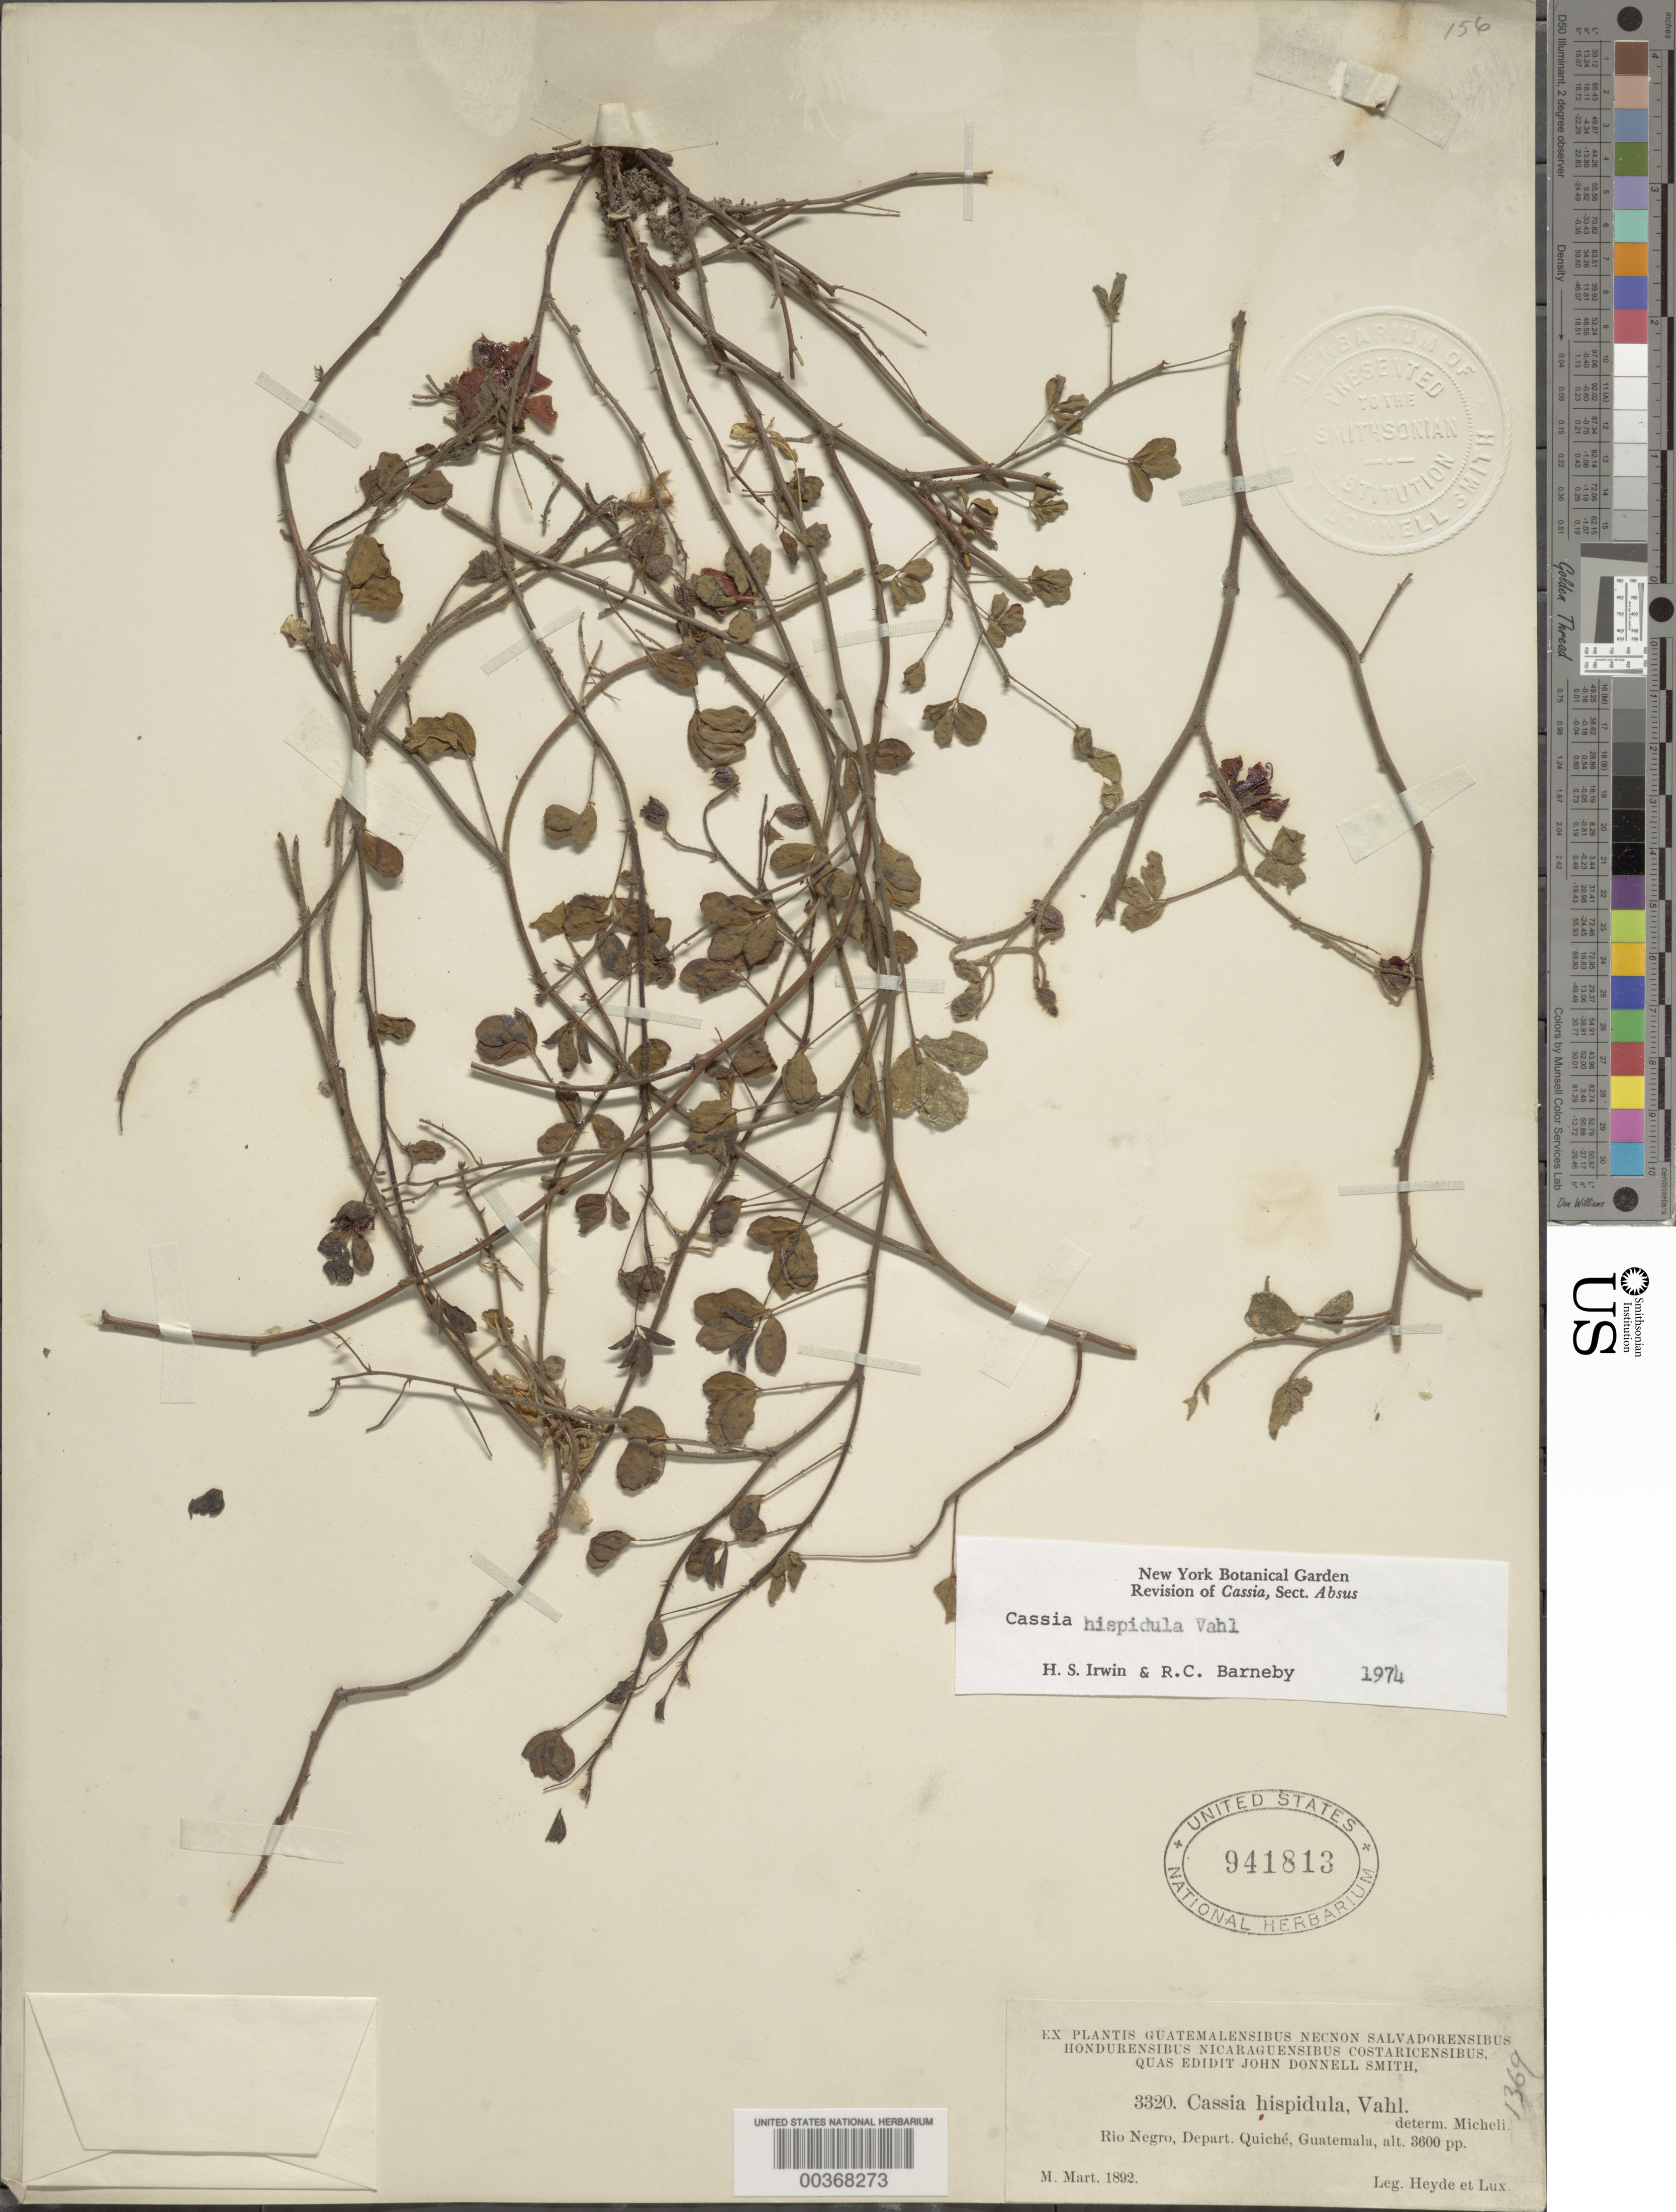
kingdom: Plantae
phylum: Tracheophyta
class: Magnoliopsida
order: Fabales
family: Fabaceae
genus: Chamaecrista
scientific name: Chamaecrista hispidula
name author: (Vahl) H.S. Irwin & Barneby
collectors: E. T. Heyde & E. Lux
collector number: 3320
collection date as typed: Mar 1892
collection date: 1892-03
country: Guatemala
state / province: El Quiché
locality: Rio Negro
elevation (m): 1097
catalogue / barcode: US 941813